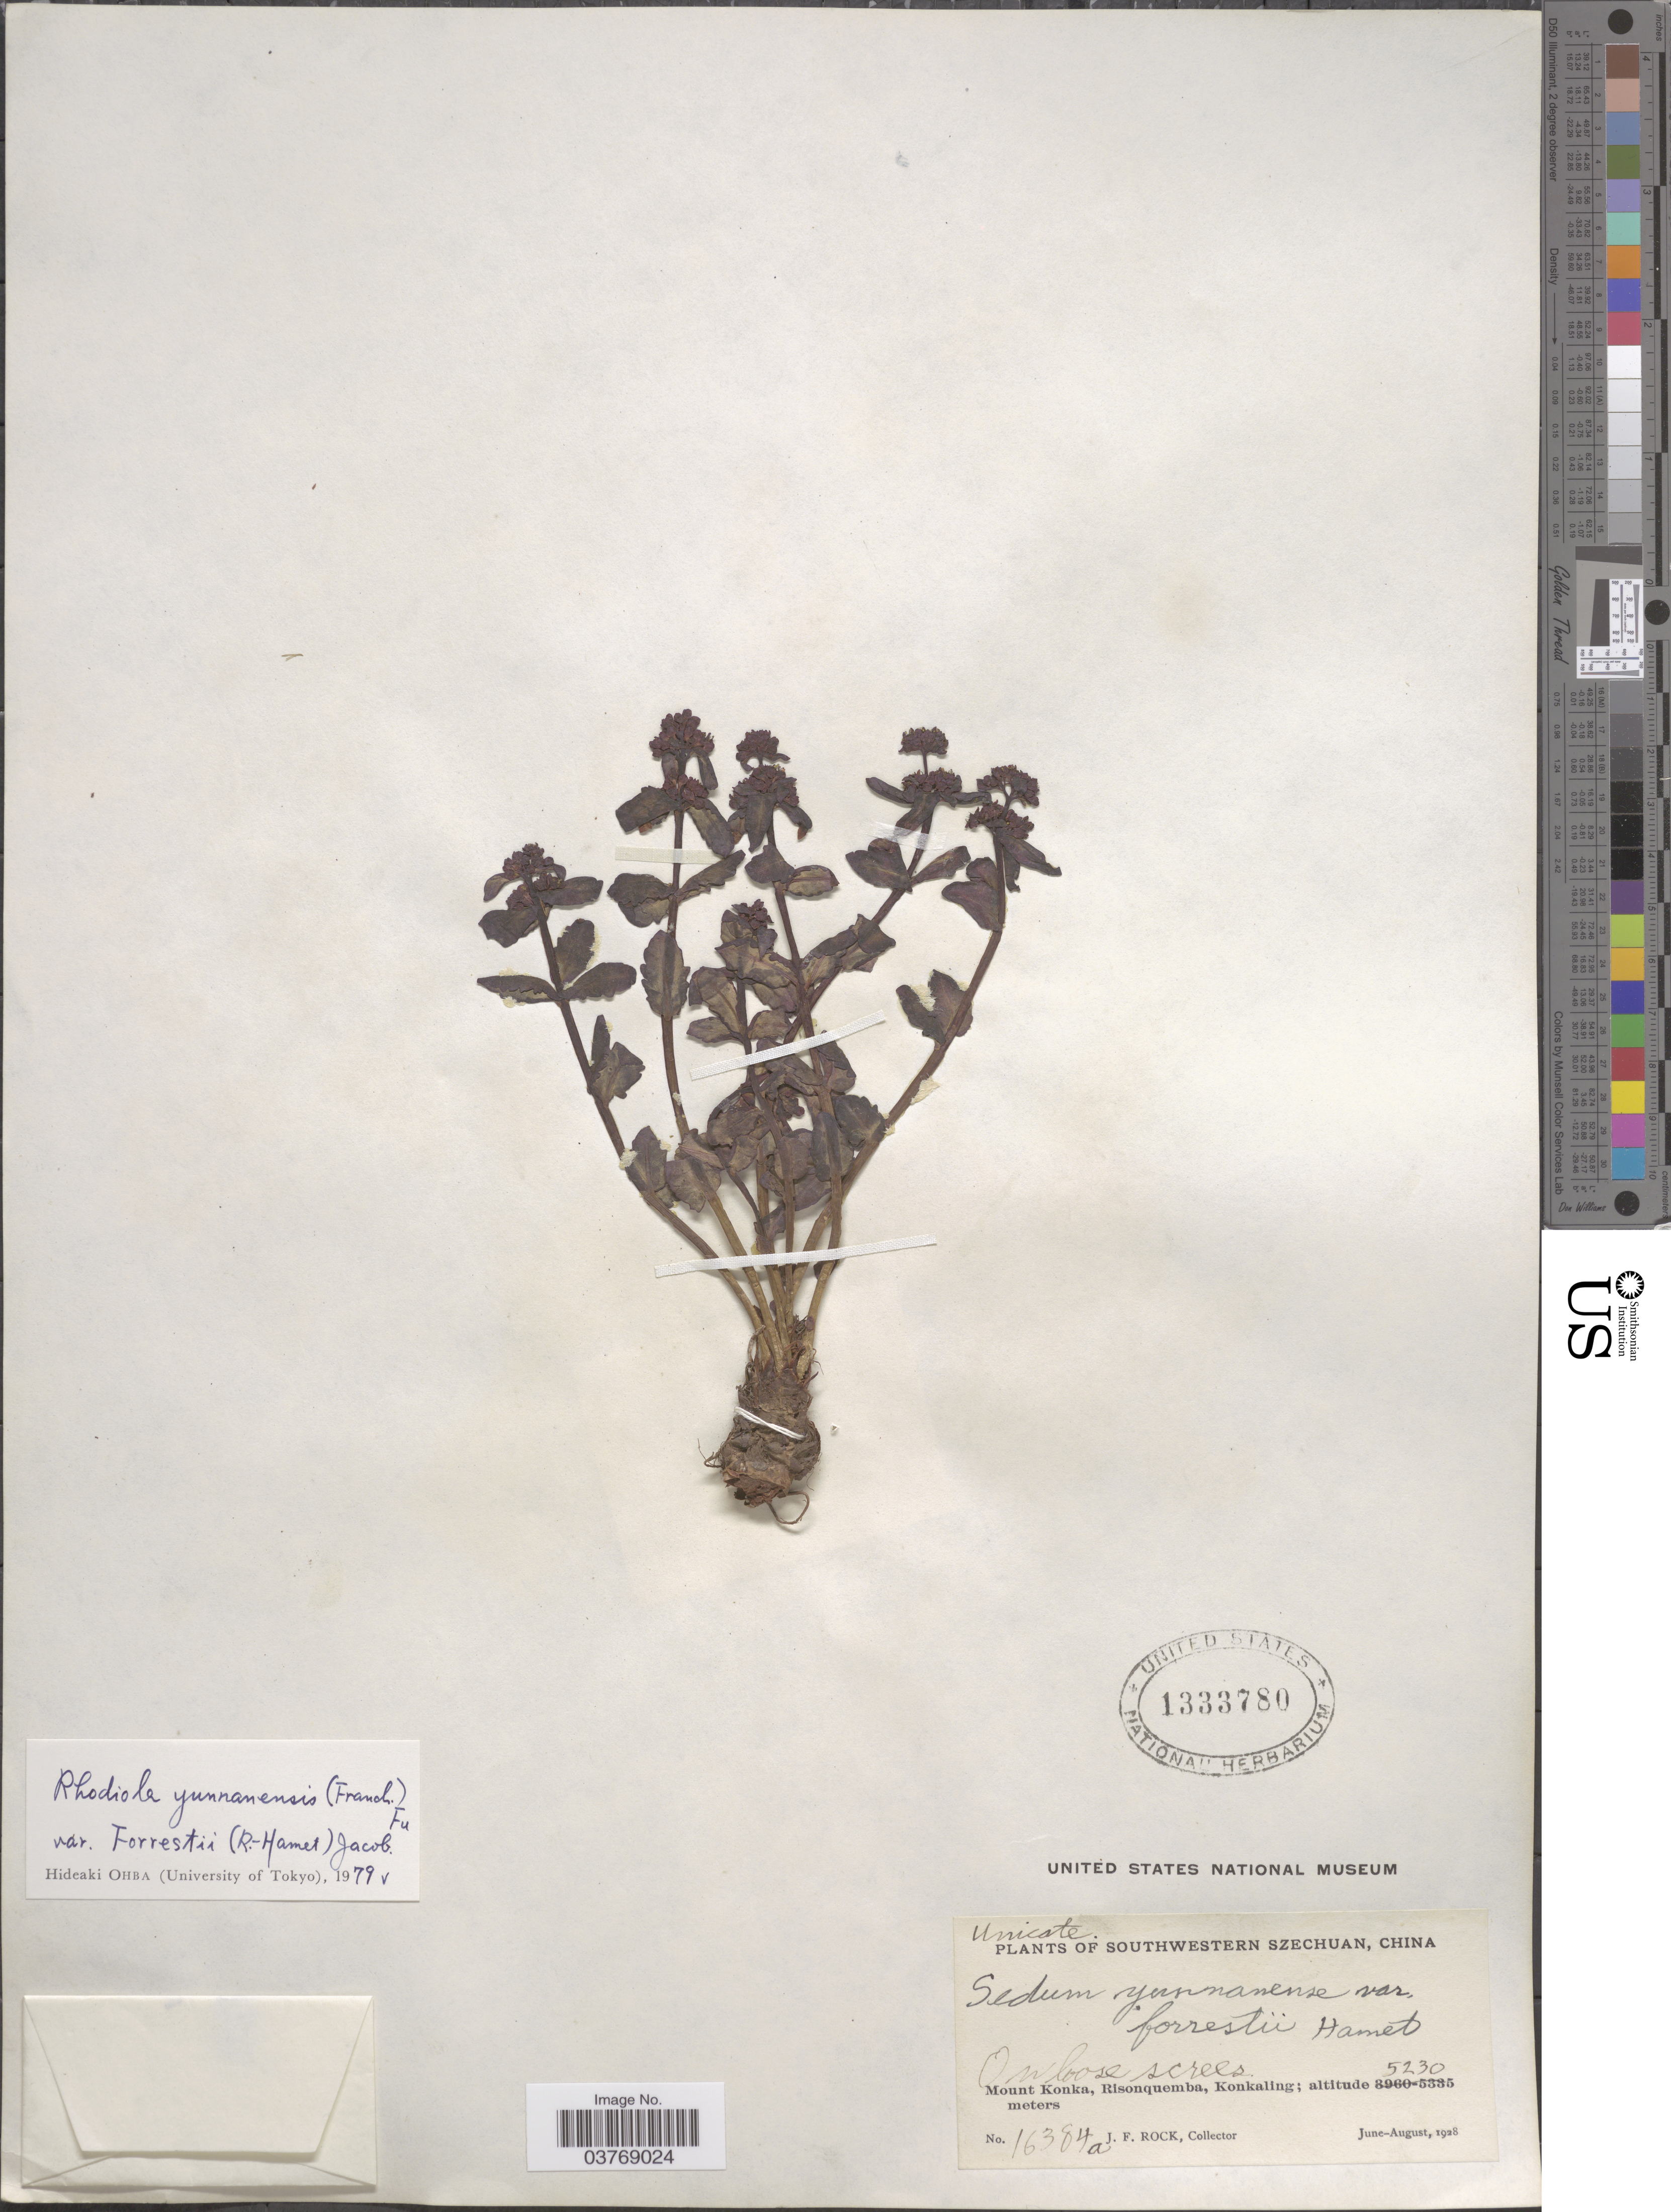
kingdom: Plantae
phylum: Tracheophyta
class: Magnoliopsida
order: Saxifragales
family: Crassulaceae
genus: Rhodiola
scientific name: Rhodiola yunnanensis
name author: (Franch.) S.H. Fu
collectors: J. Rock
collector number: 16384a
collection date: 1928-06/1928-08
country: China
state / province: Sichuan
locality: Southwestern Szechuan. Mount Konka, Risonquemba, Konkaling.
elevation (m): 5230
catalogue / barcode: US 1333780